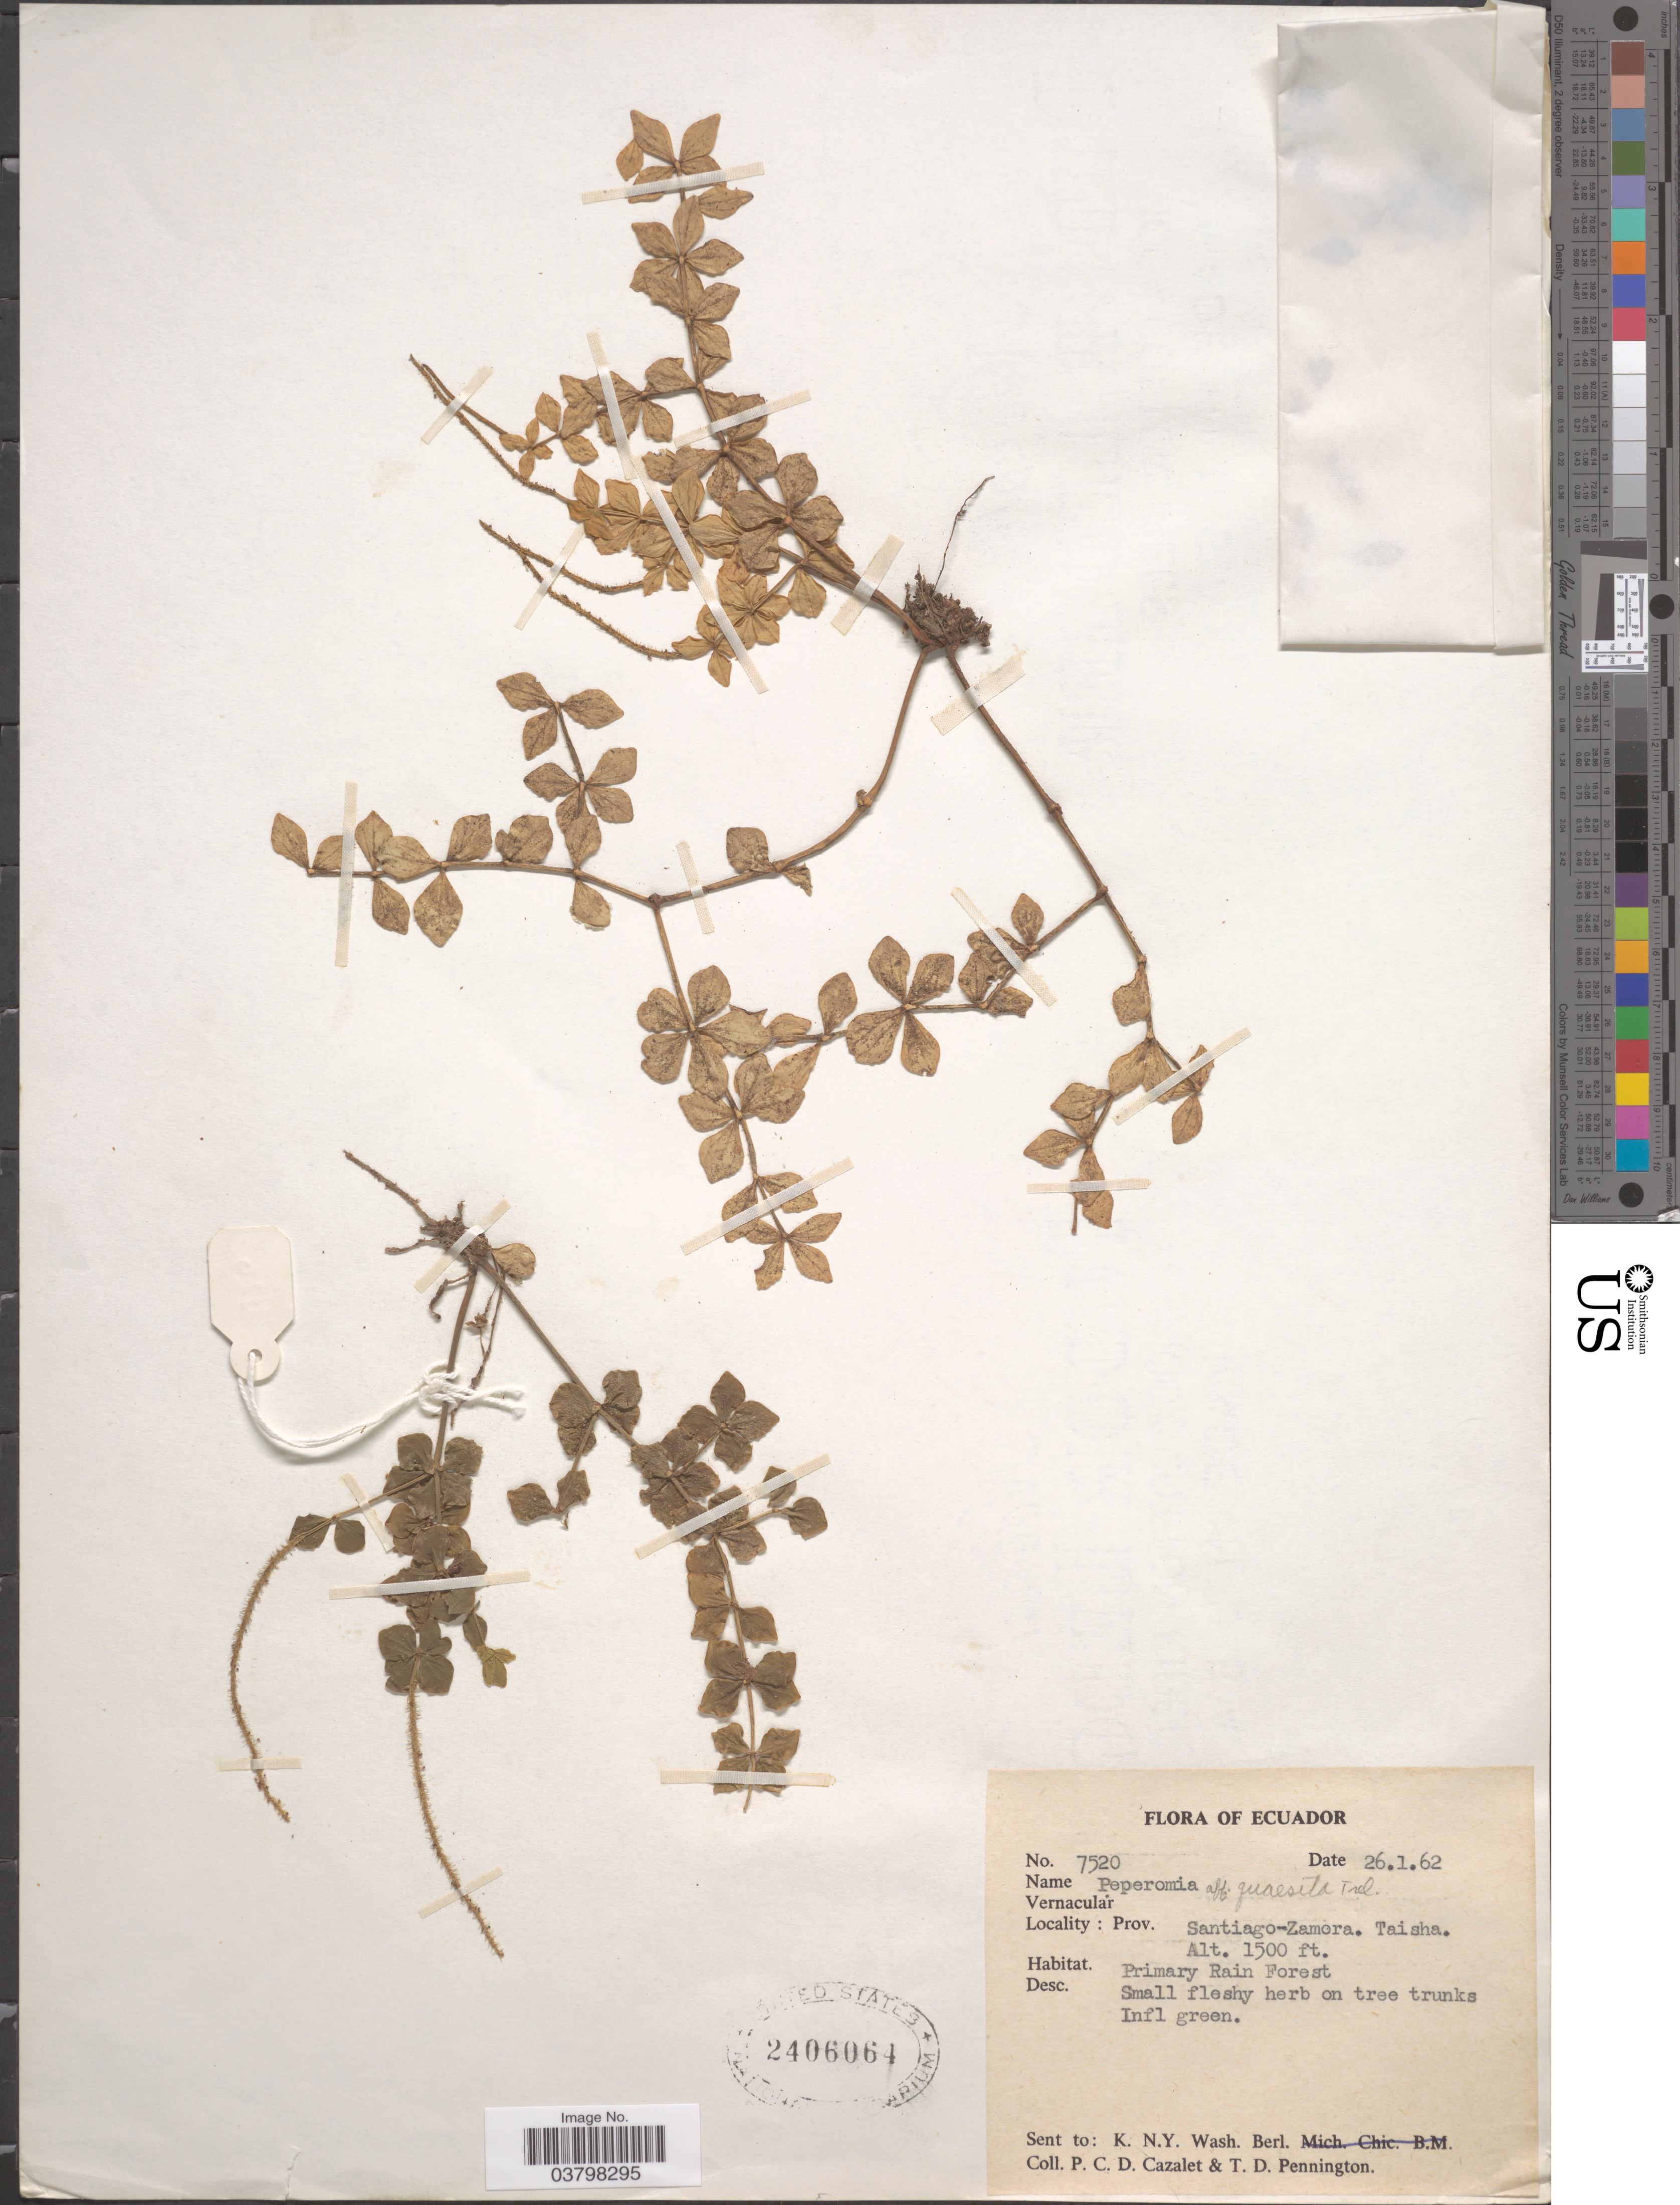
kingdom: Plantae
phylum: Tracheophyta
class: Magnoliopsida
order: Piperales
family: Piperaceae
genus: Peperomia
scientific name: Peperomia quaesita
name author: Trel. in J.F. Macbr.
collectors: P. C. D. Cazalet & T. D. Pennington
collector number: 7520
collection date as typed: Transcribed d/m/y: 26/1/62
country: Ecuador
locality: Prov. Santiago-Zamora. Taisha.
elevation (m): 457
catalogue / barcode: US 2406064